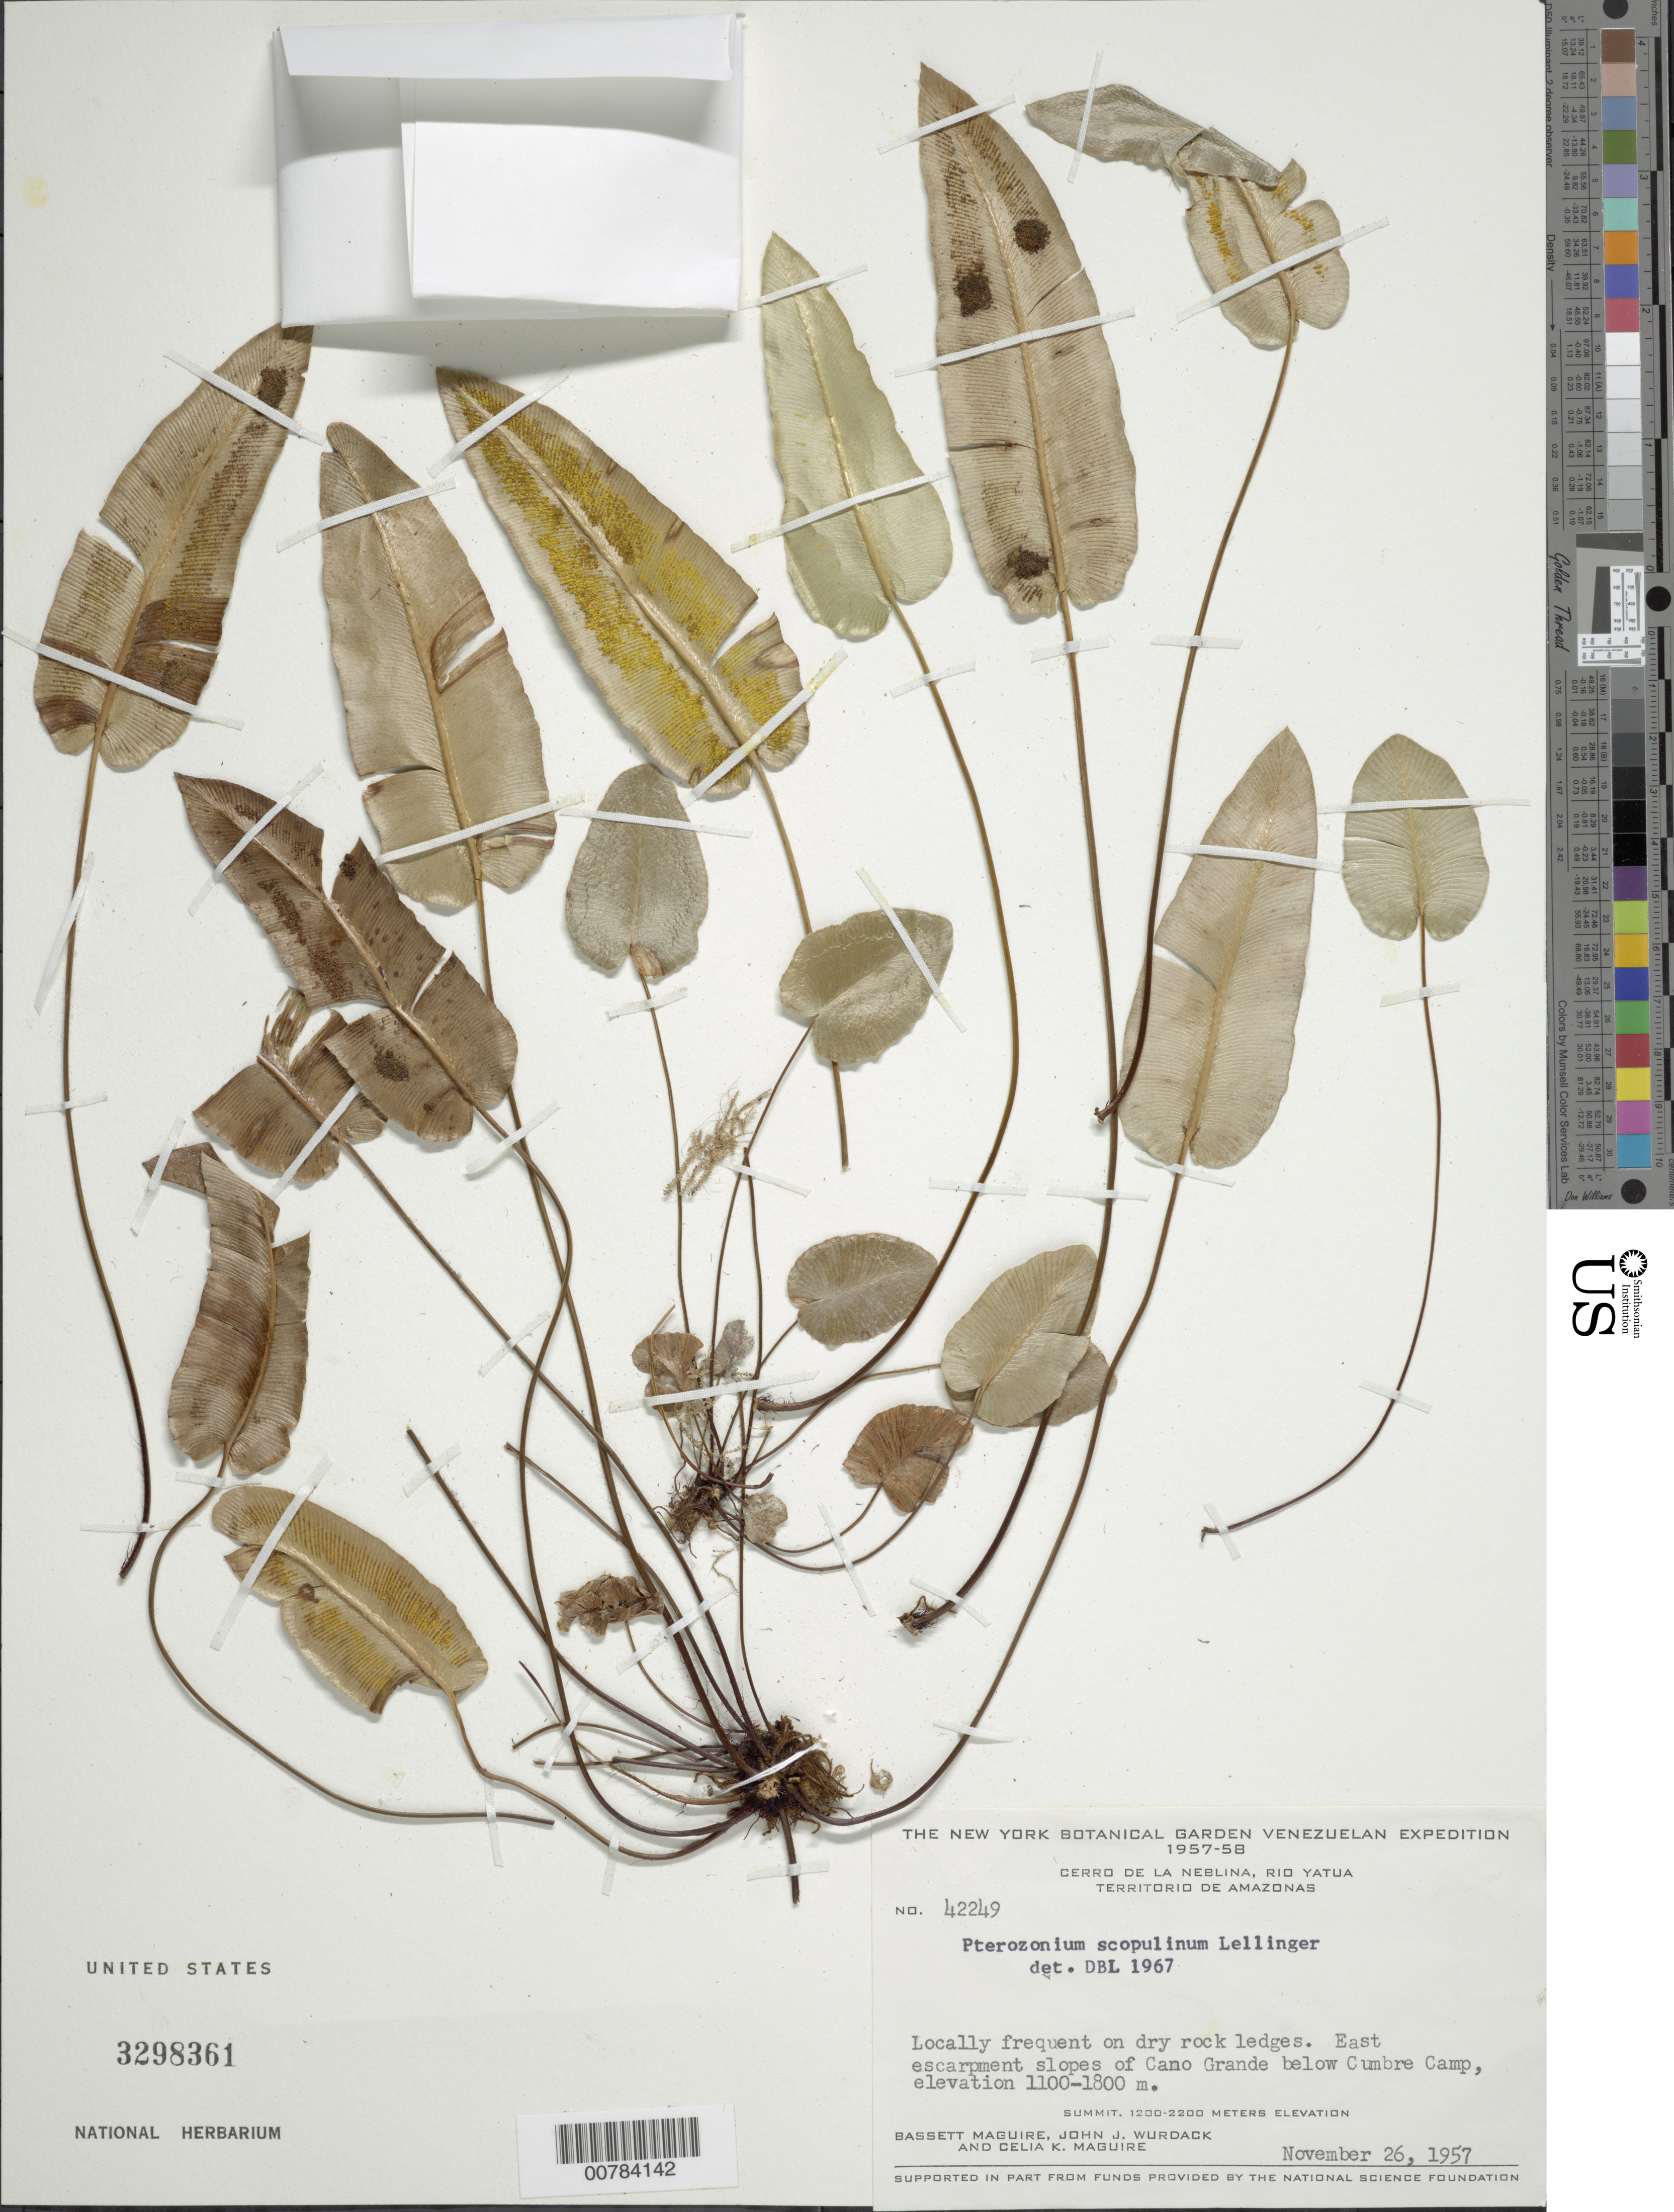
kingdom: Plantae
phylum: Tracheophyta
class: Polypodiopsida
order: Polypodiales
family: Pteridaceae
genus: Pterozonium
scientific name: Pterozonium scopulinum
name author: Lellinger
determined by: Lellinger, David B., (BOT), Smithsonian Institution - National Museum of Natural History (UNITED STATES)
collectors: B. Maguire, J. J. Wurdack & C. K. Maguire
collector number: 42249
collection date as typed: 26-Nov-57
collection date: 1957-11-26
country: Venezuela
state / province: Amazonas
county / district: Río Negro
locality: Cerro de la Neblina, Río Yatua, along Cañon Grande, E of Cumbre Camp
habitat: Dry rockledge escarpment slopes,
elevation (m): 1100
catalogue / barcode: US 3298361